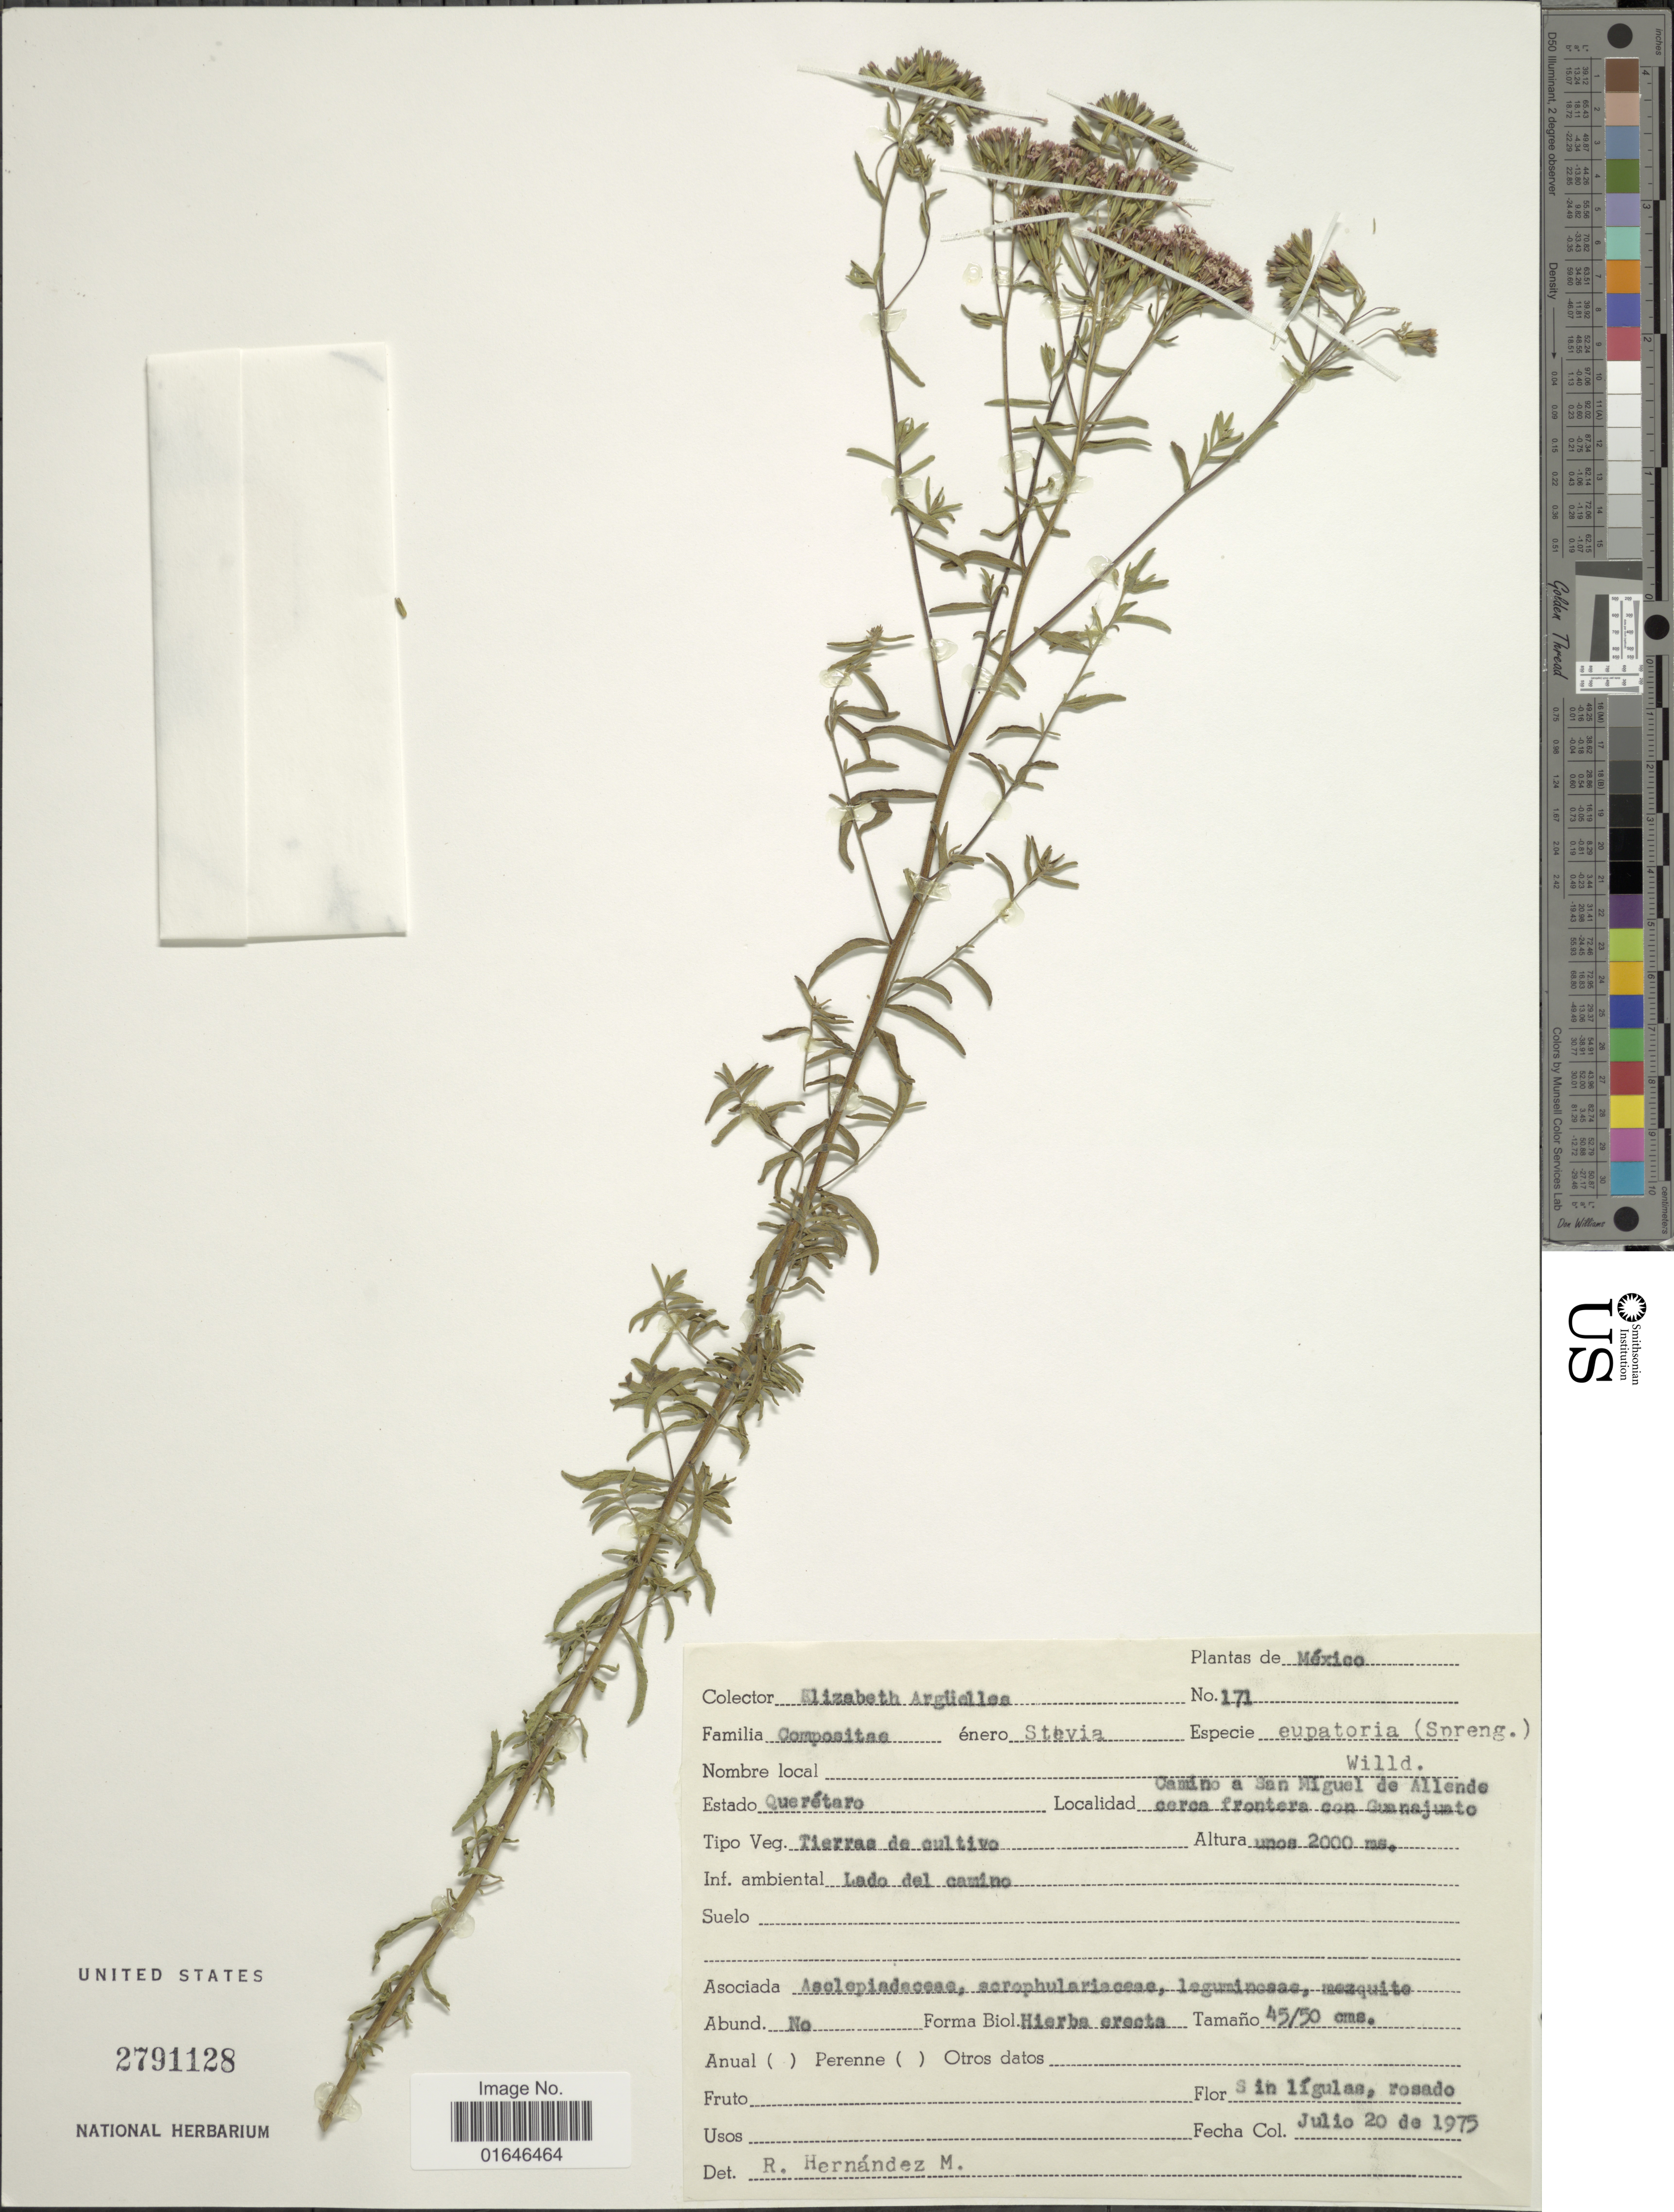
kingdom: Plantae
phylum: Tracheophyta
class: Magnoliopsida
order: Asterales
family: Asteraceae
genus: Stevia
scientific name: Stevia eupatoria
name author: (Spreng.) Willd.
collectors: E. Argüelles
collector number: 171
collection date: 1975-07-20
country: Mexico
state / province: Querétaro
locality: Camino a San Miguel de Allende cerca frontera con Guanajunto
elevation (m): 2000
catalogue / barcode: US 2791128